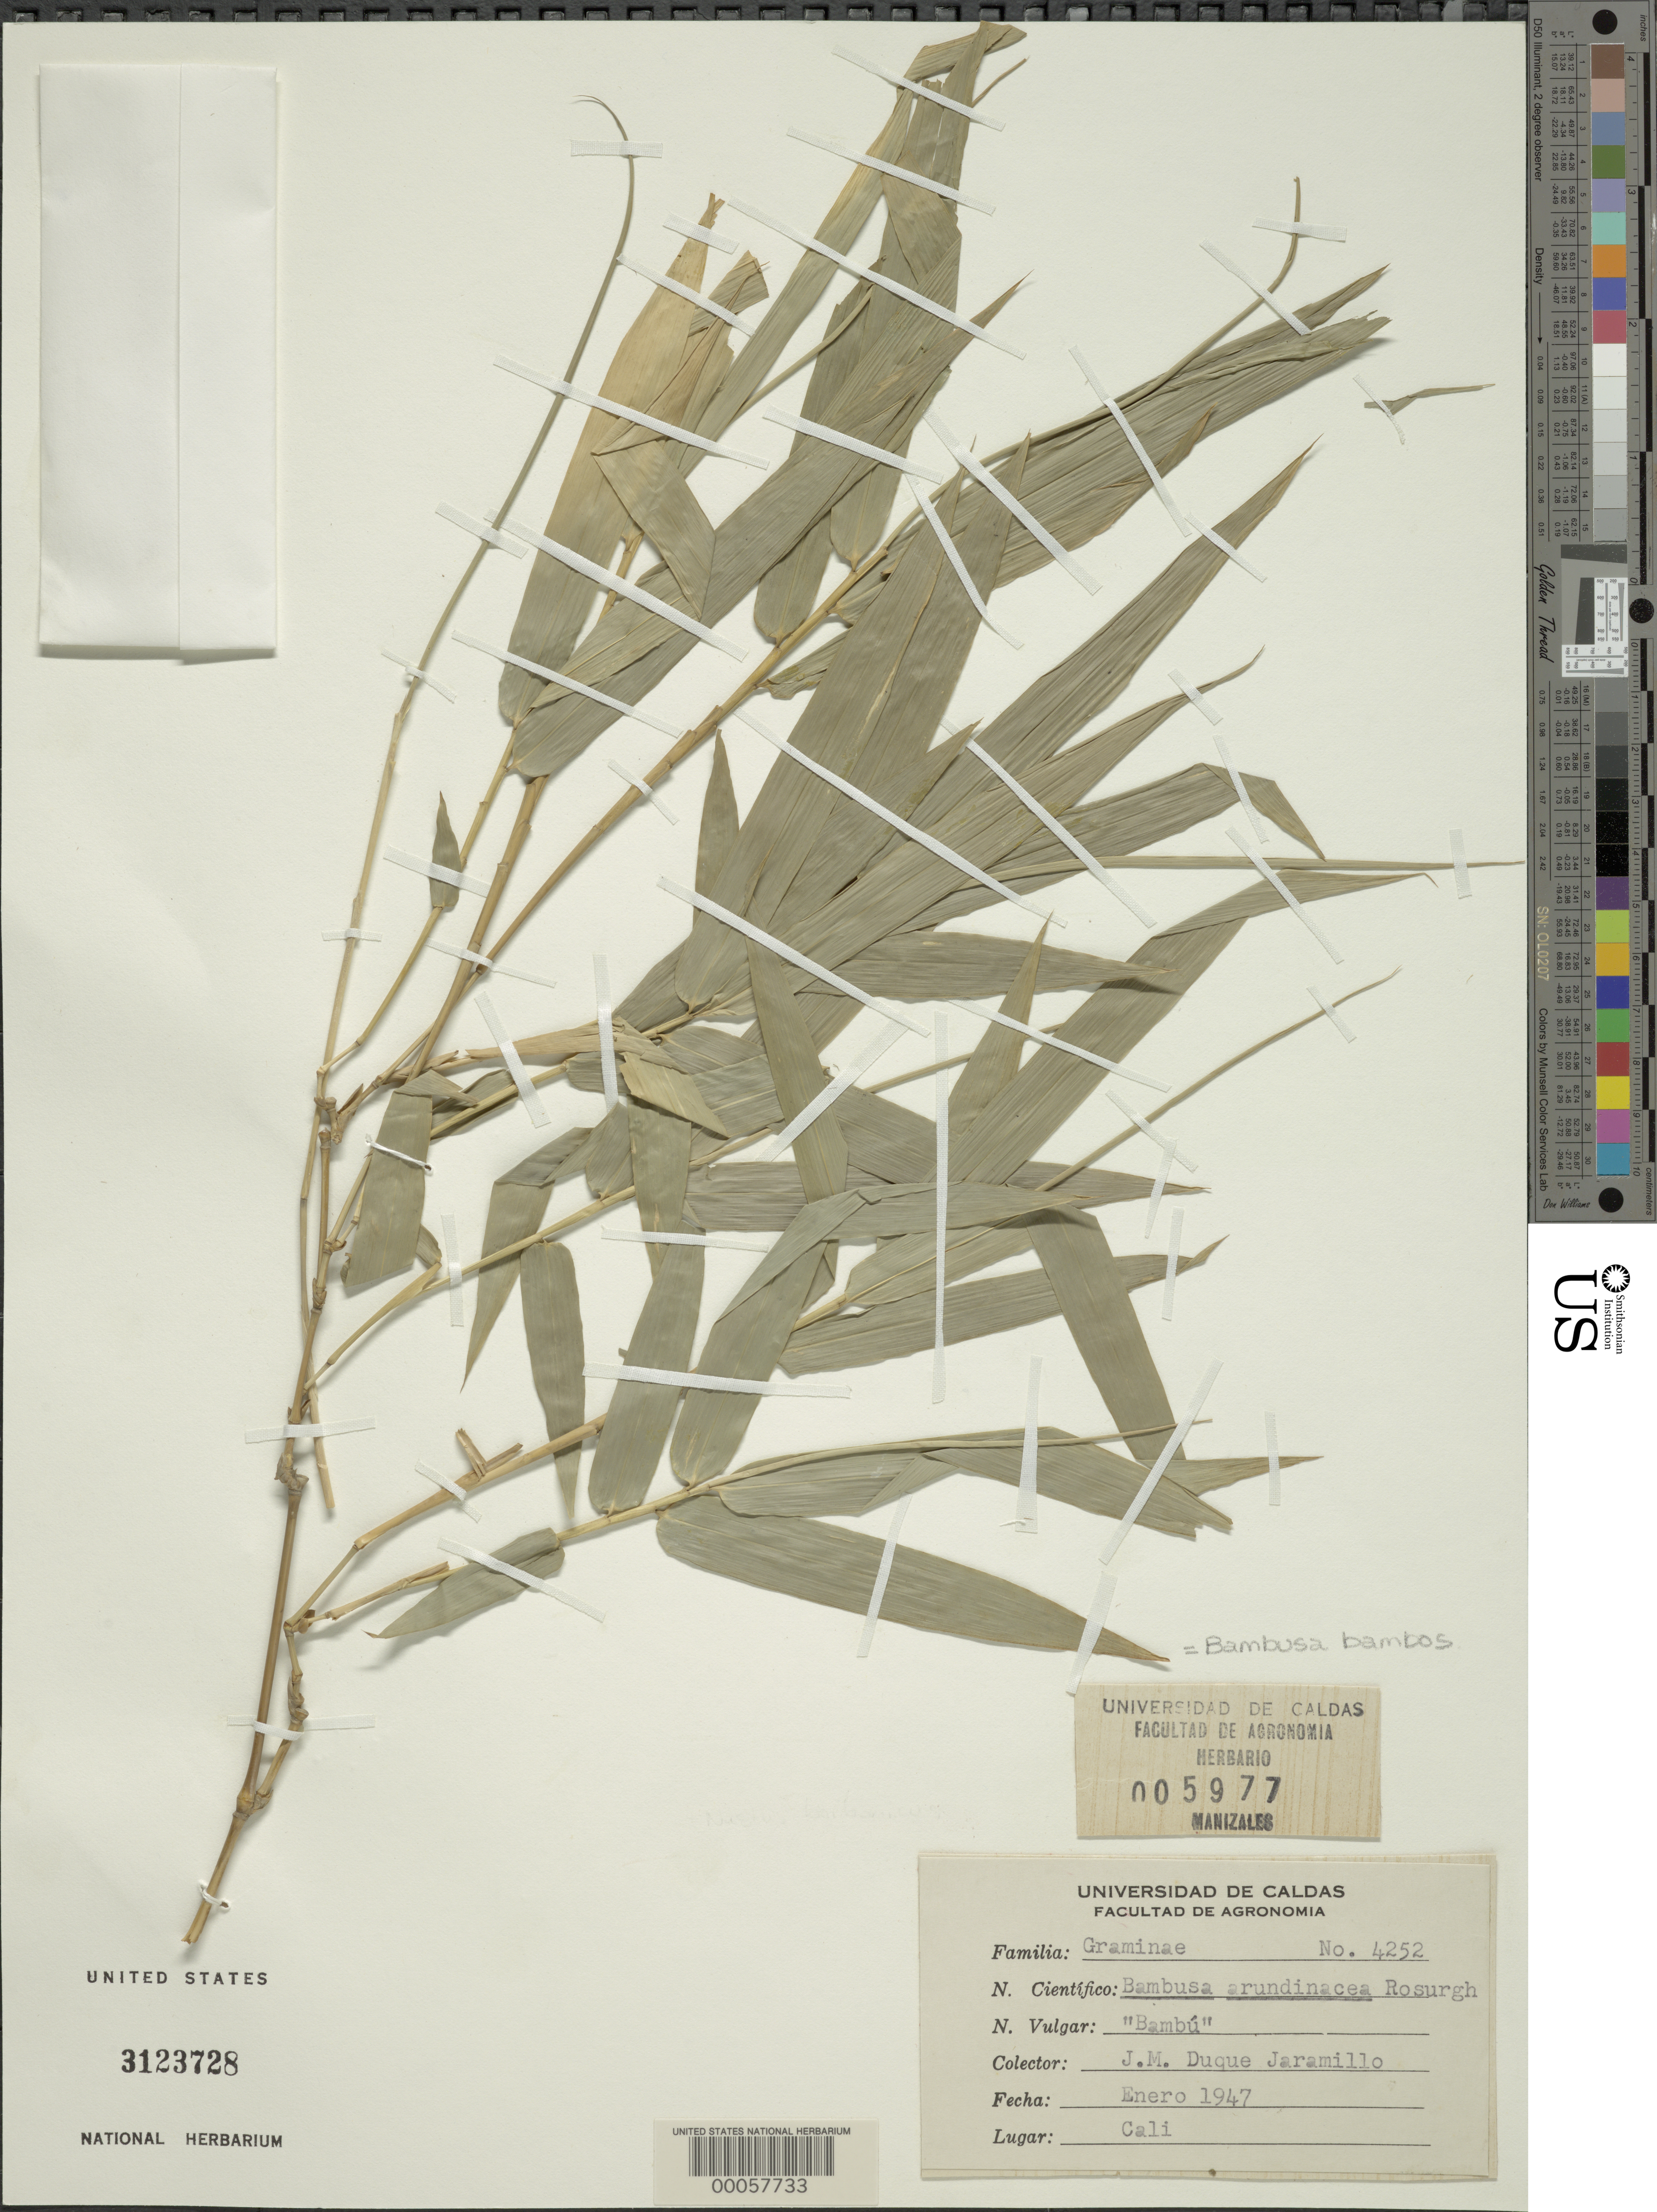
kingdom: Plantae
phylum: Tracheophyta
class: Liliopsida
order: Poales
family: Poaceae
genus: Bambusa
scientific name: Bambusa bambos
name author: (L.) Voss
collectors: J. L. Jaramillo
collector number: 4252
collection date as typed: Jan 1947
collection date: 1947-01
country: Colombia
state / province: Valle del Cauca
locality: Cali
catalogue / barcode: US 3123728